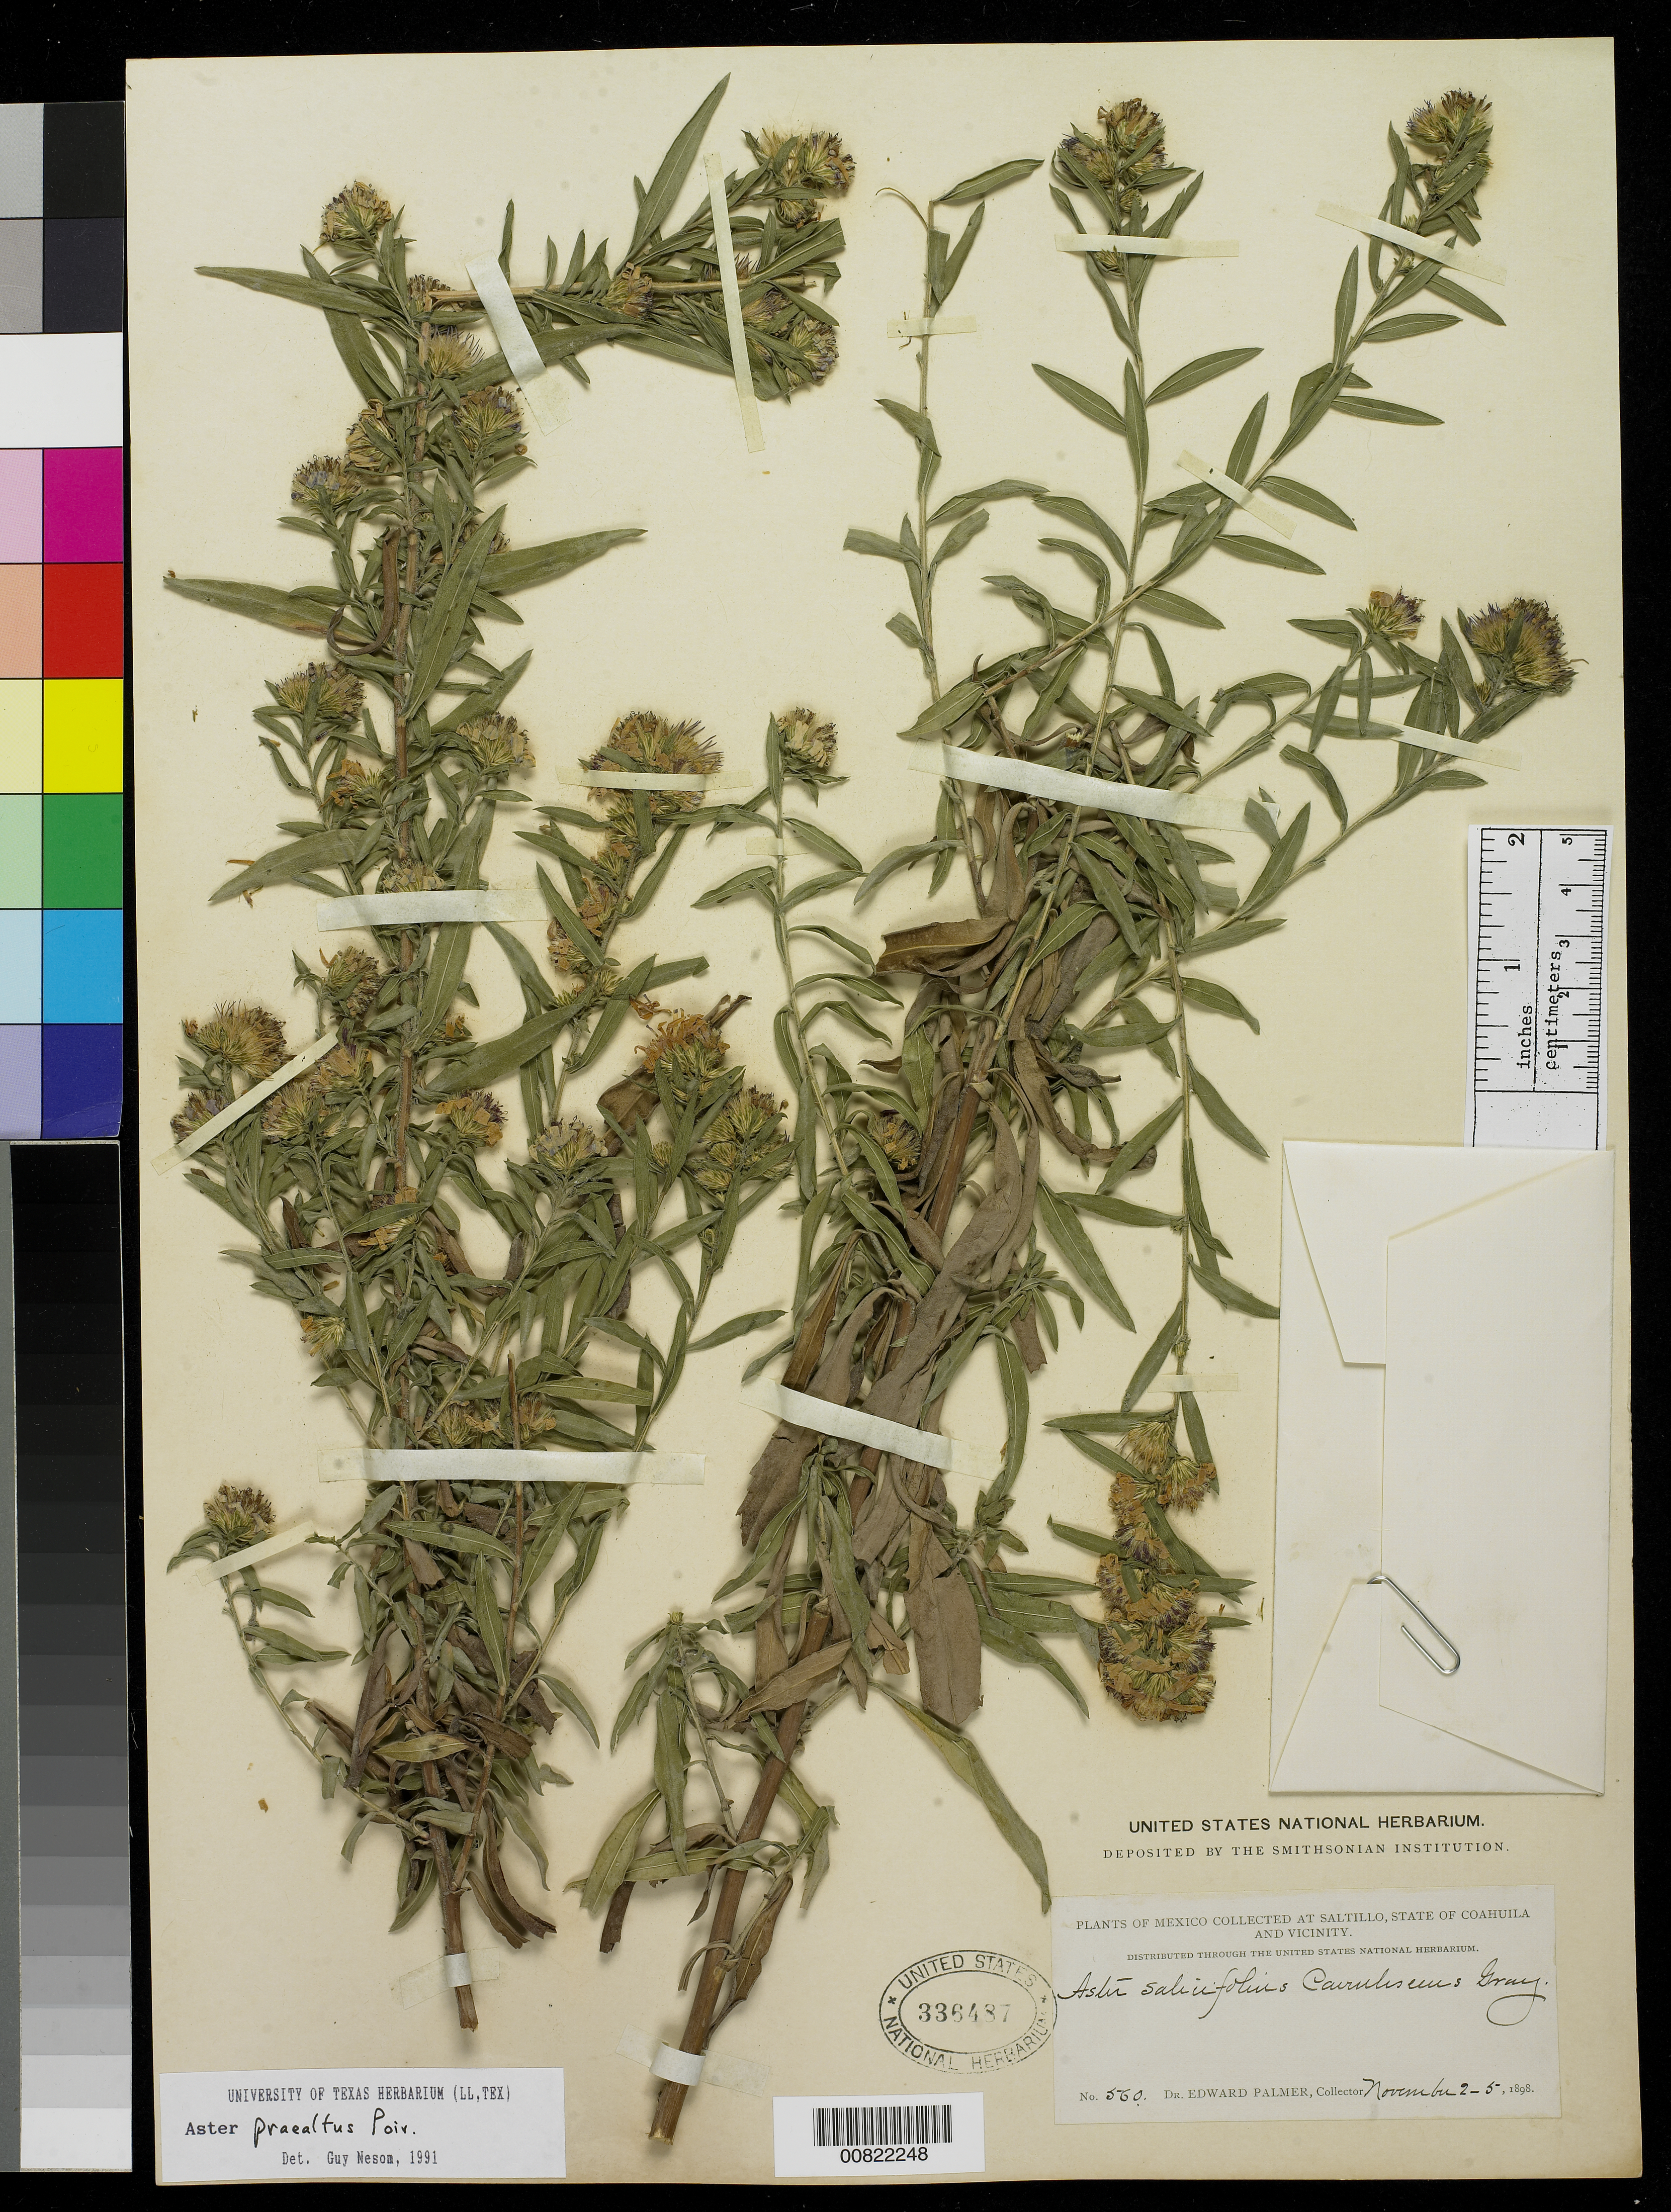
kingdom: Plantae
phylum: Tracheophyta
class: Magnoliopsida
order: Asterales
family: Asteraceae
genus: Symphyotrichum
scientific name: Symphyotrichum praealtum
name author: (Poir.) G.L. Nesom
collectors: E. Palmer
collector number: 560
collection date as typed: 02 Nov 1898 to 05 Nov 1898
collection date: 1898-11-02/1898-11-05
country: Mexico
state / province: Coahuila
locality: Saltillo, Coahuila and vicinity.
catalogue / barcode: US 336487